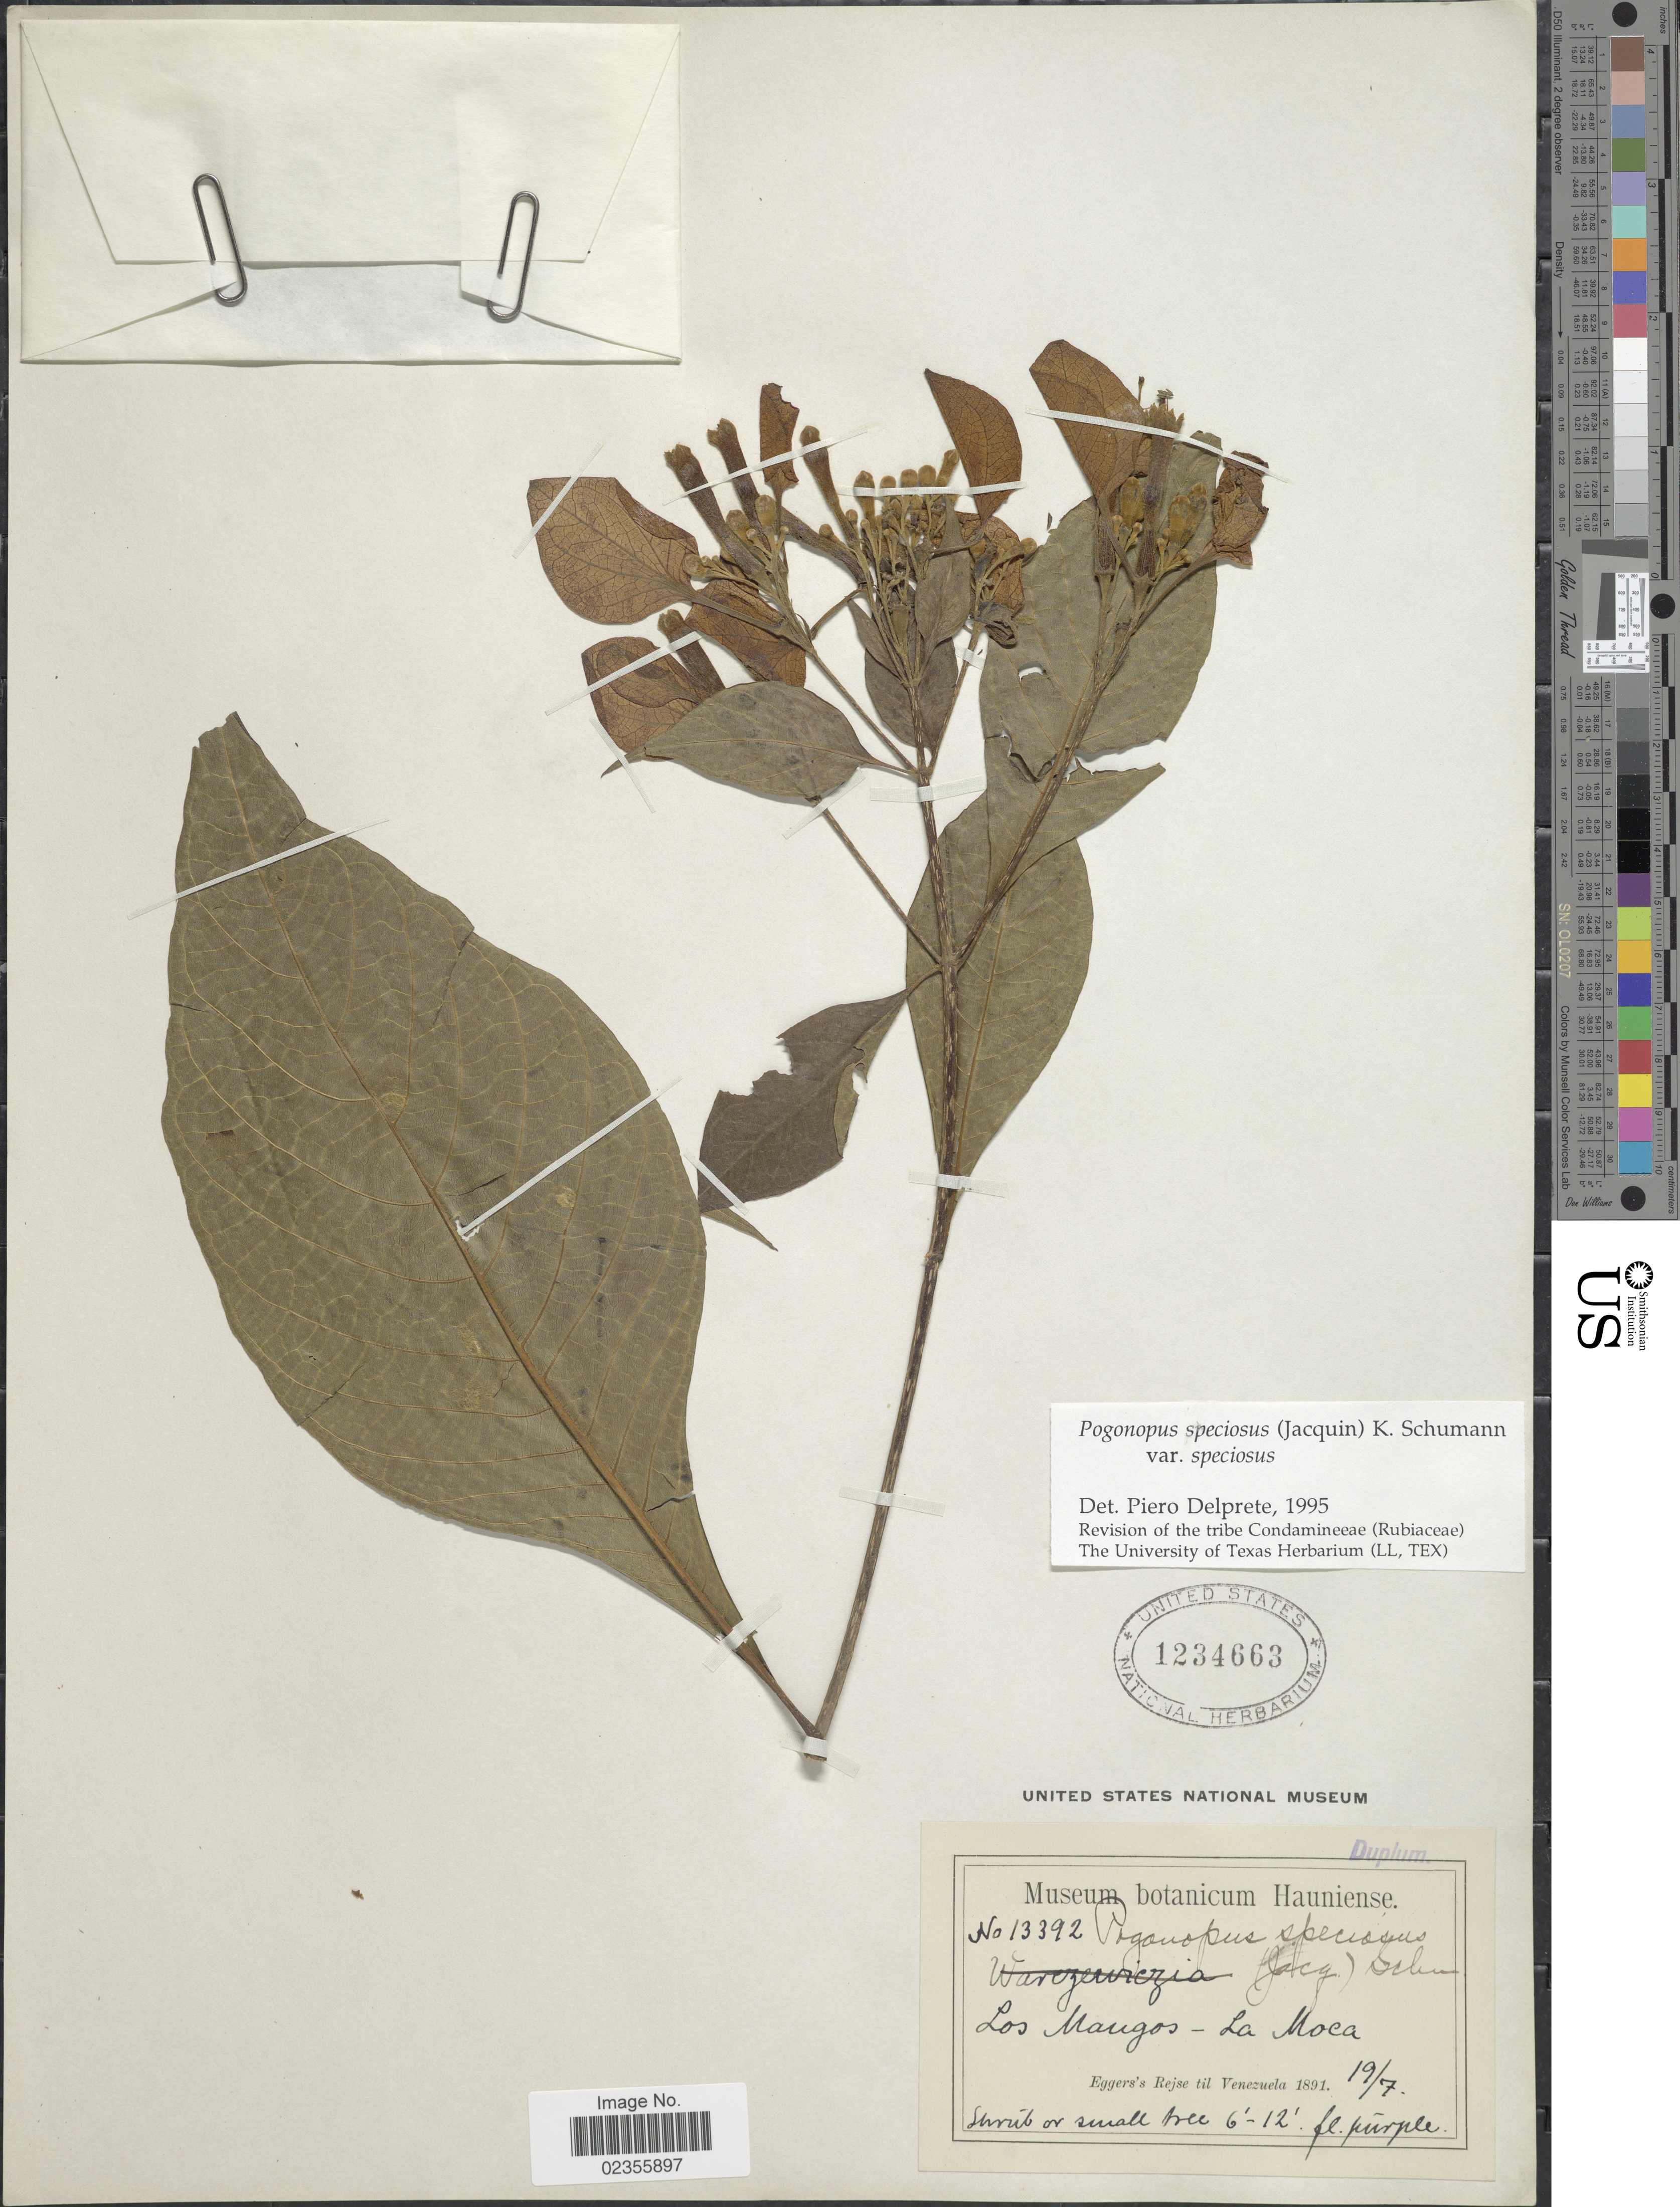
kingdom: Plantae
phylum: Tracheophyta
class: Magnoliopsida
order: Gentianales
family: Rubiaceae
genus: Pogonopus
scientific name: Pogonopus speciosus var. speciosus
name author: (Jacq.) K. Schum.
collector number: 13392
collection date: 1891-07-19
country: Venezuela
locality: Los Mangos - La Moca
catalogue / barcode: US 1234663